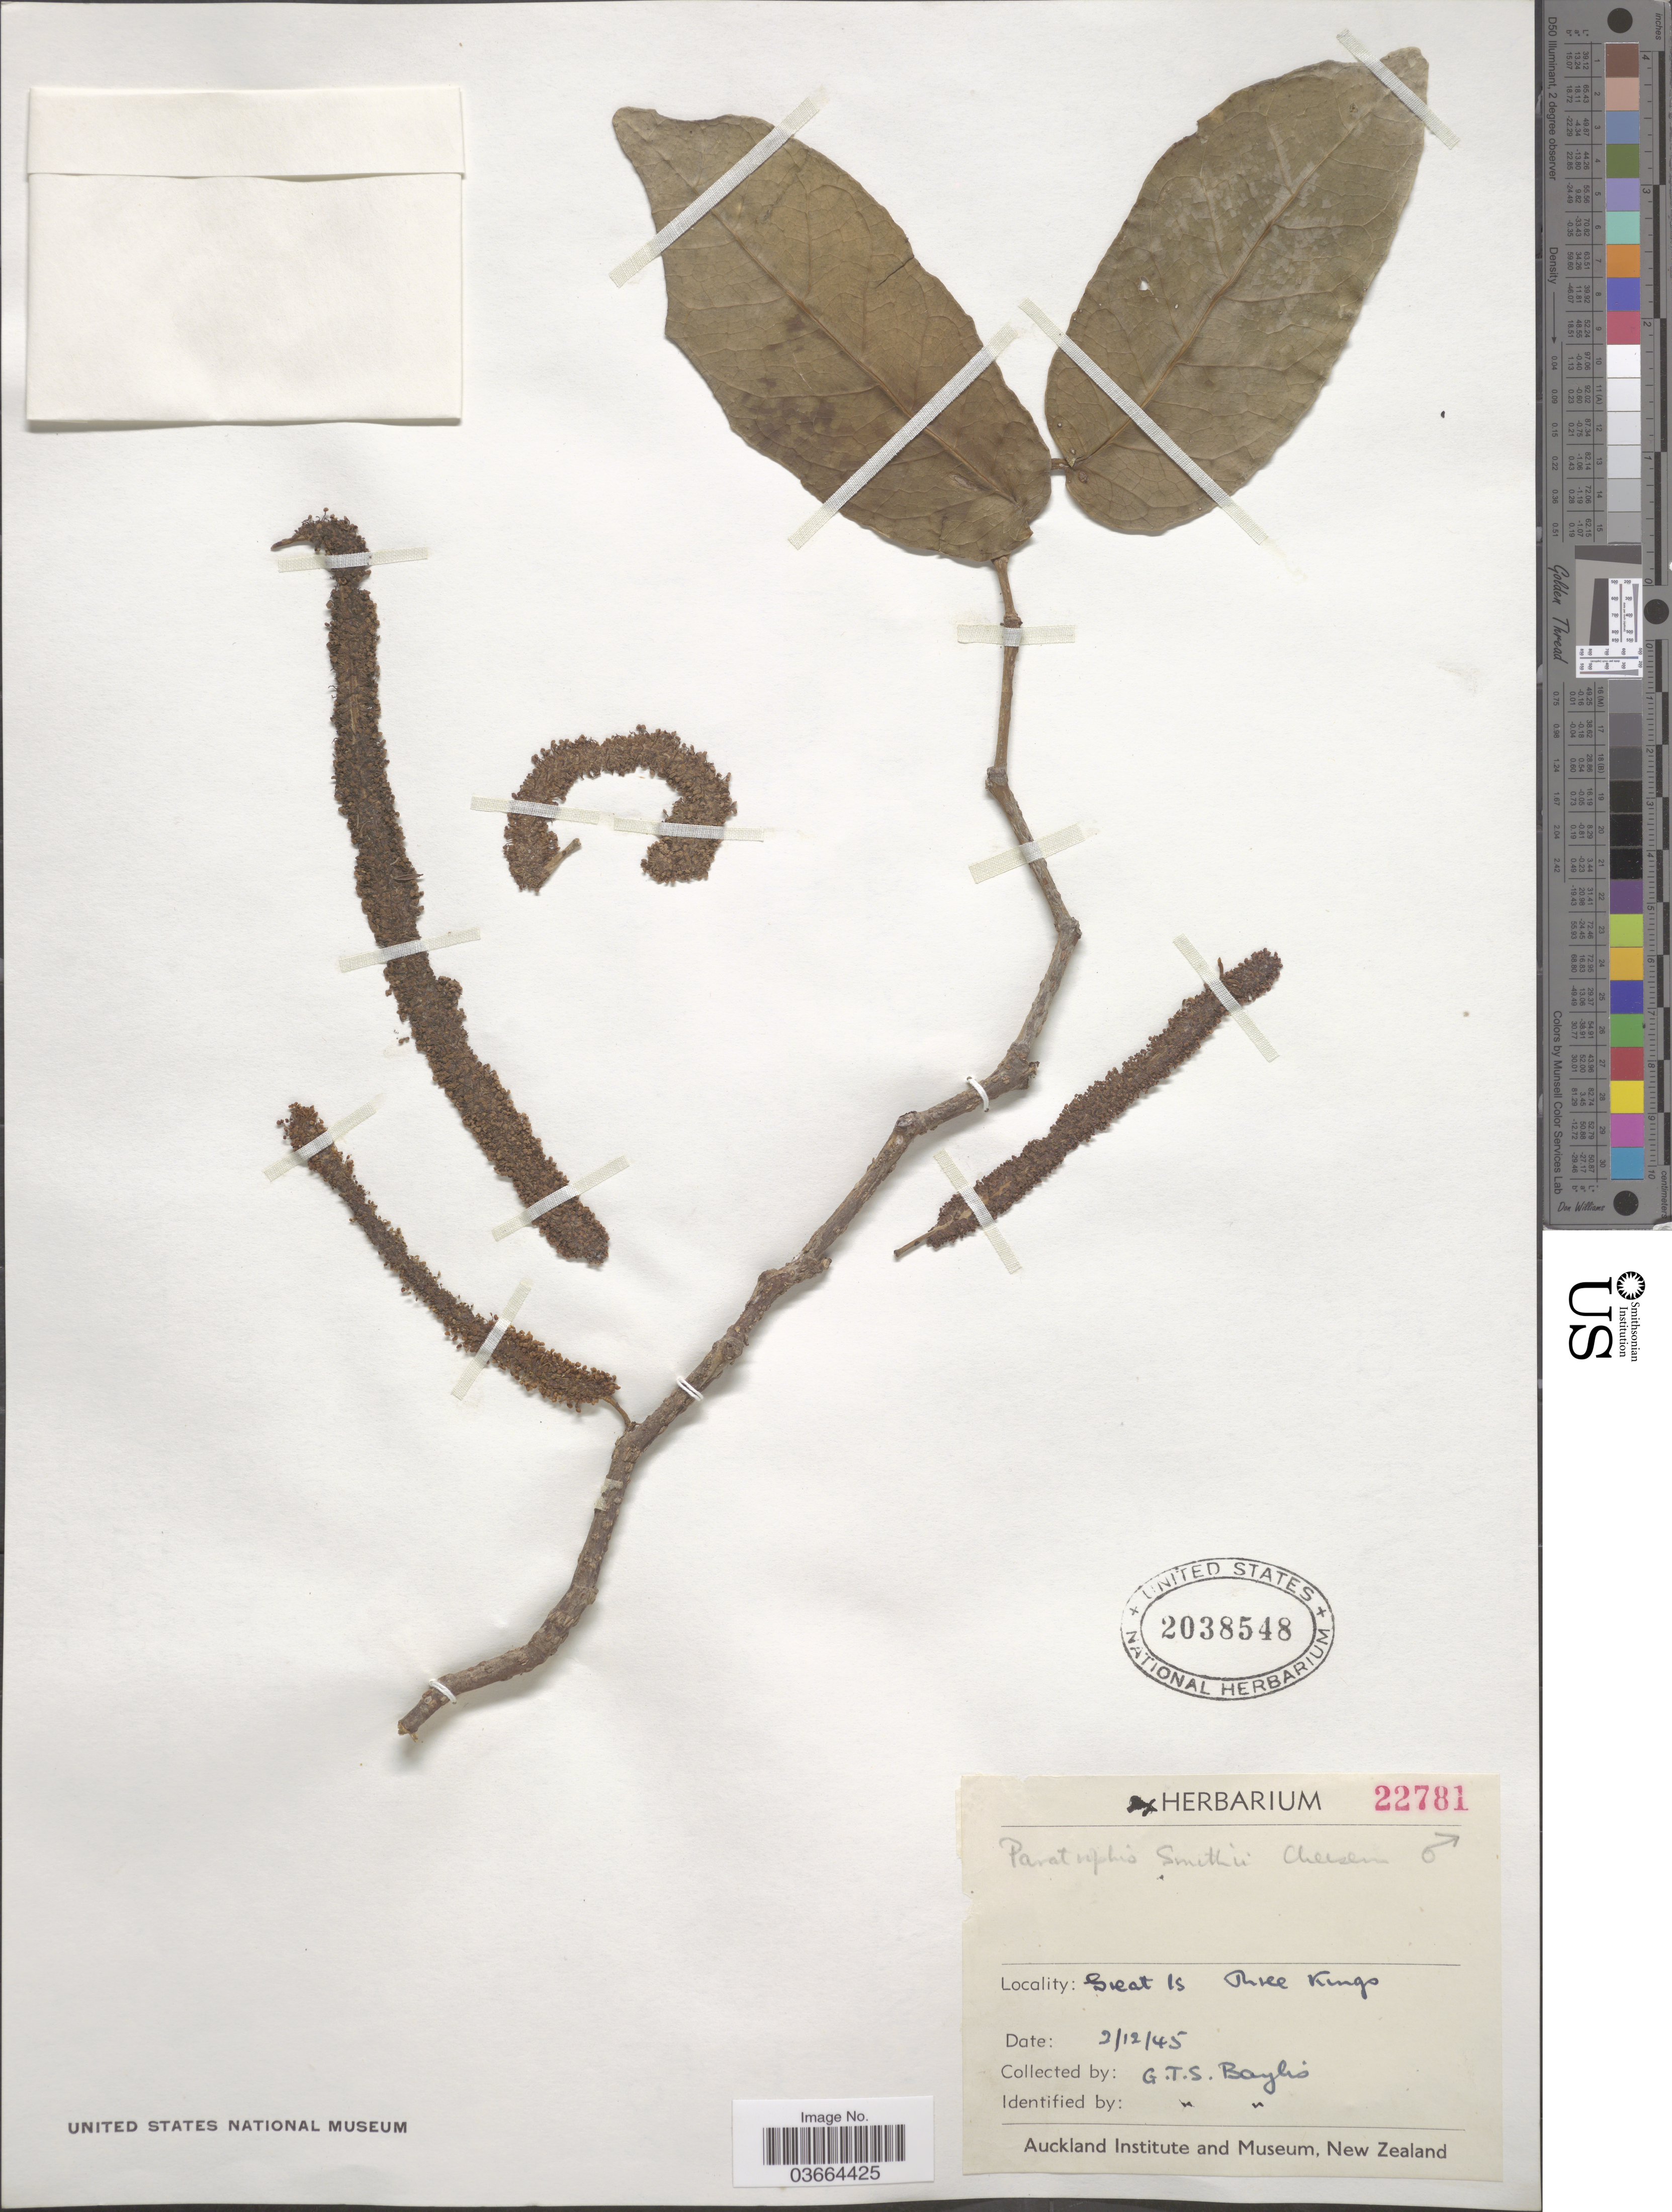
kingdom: Plantae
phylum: Tracheophyta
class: Magnoliopsida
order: Rosales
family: Moraceae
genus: Paratrophis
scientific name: Paratrophis smithii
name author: Cheeseman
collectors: G. Baylis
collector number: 22781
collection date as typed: Transcribed d/m/y: 2/12/45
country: New Zealand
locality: Great Is. Three Kings.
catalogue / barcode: US 2038548